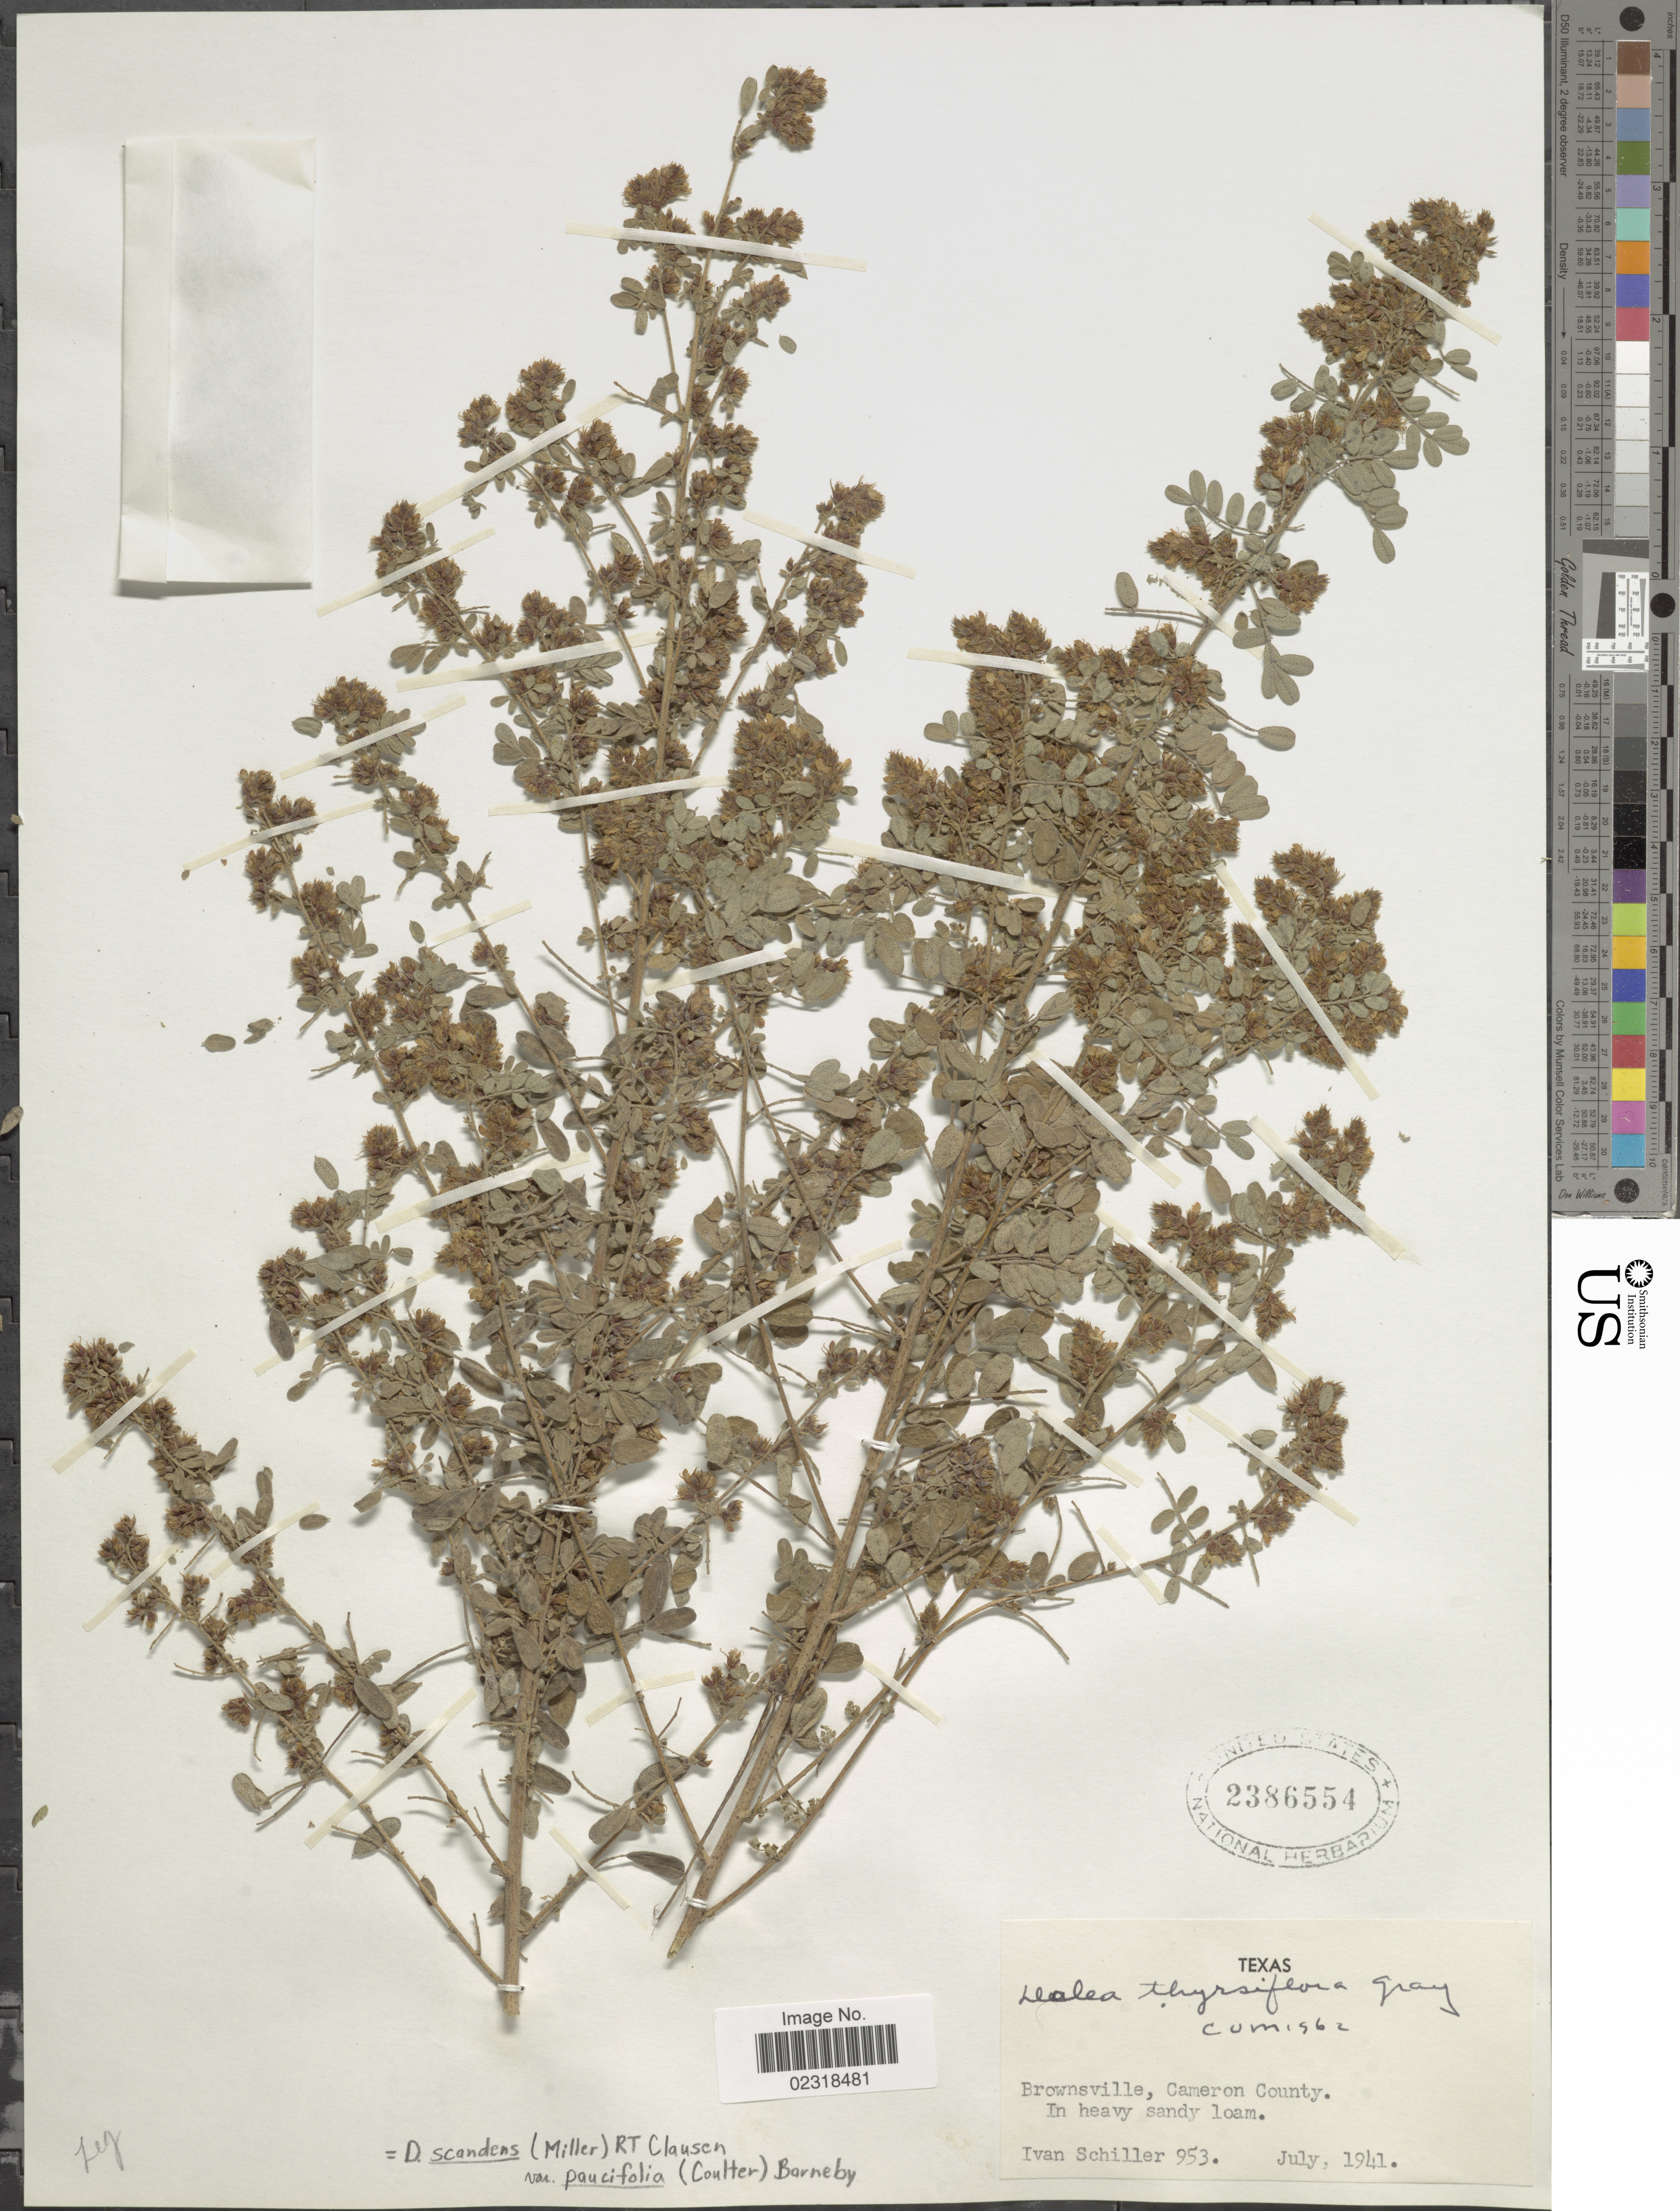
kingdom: Plantae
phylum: Tracheophyta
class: Magnoliopsida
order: Fabales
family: Fabaceae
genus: Dalea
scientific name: Dalea scandens var. paucifolia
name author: (J.M. Coult.) Barneby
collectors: I. Schiller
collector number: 953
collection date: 1941-07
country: United States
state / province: Texas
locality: Brownsville, Cameron County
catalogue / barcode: US 2386554